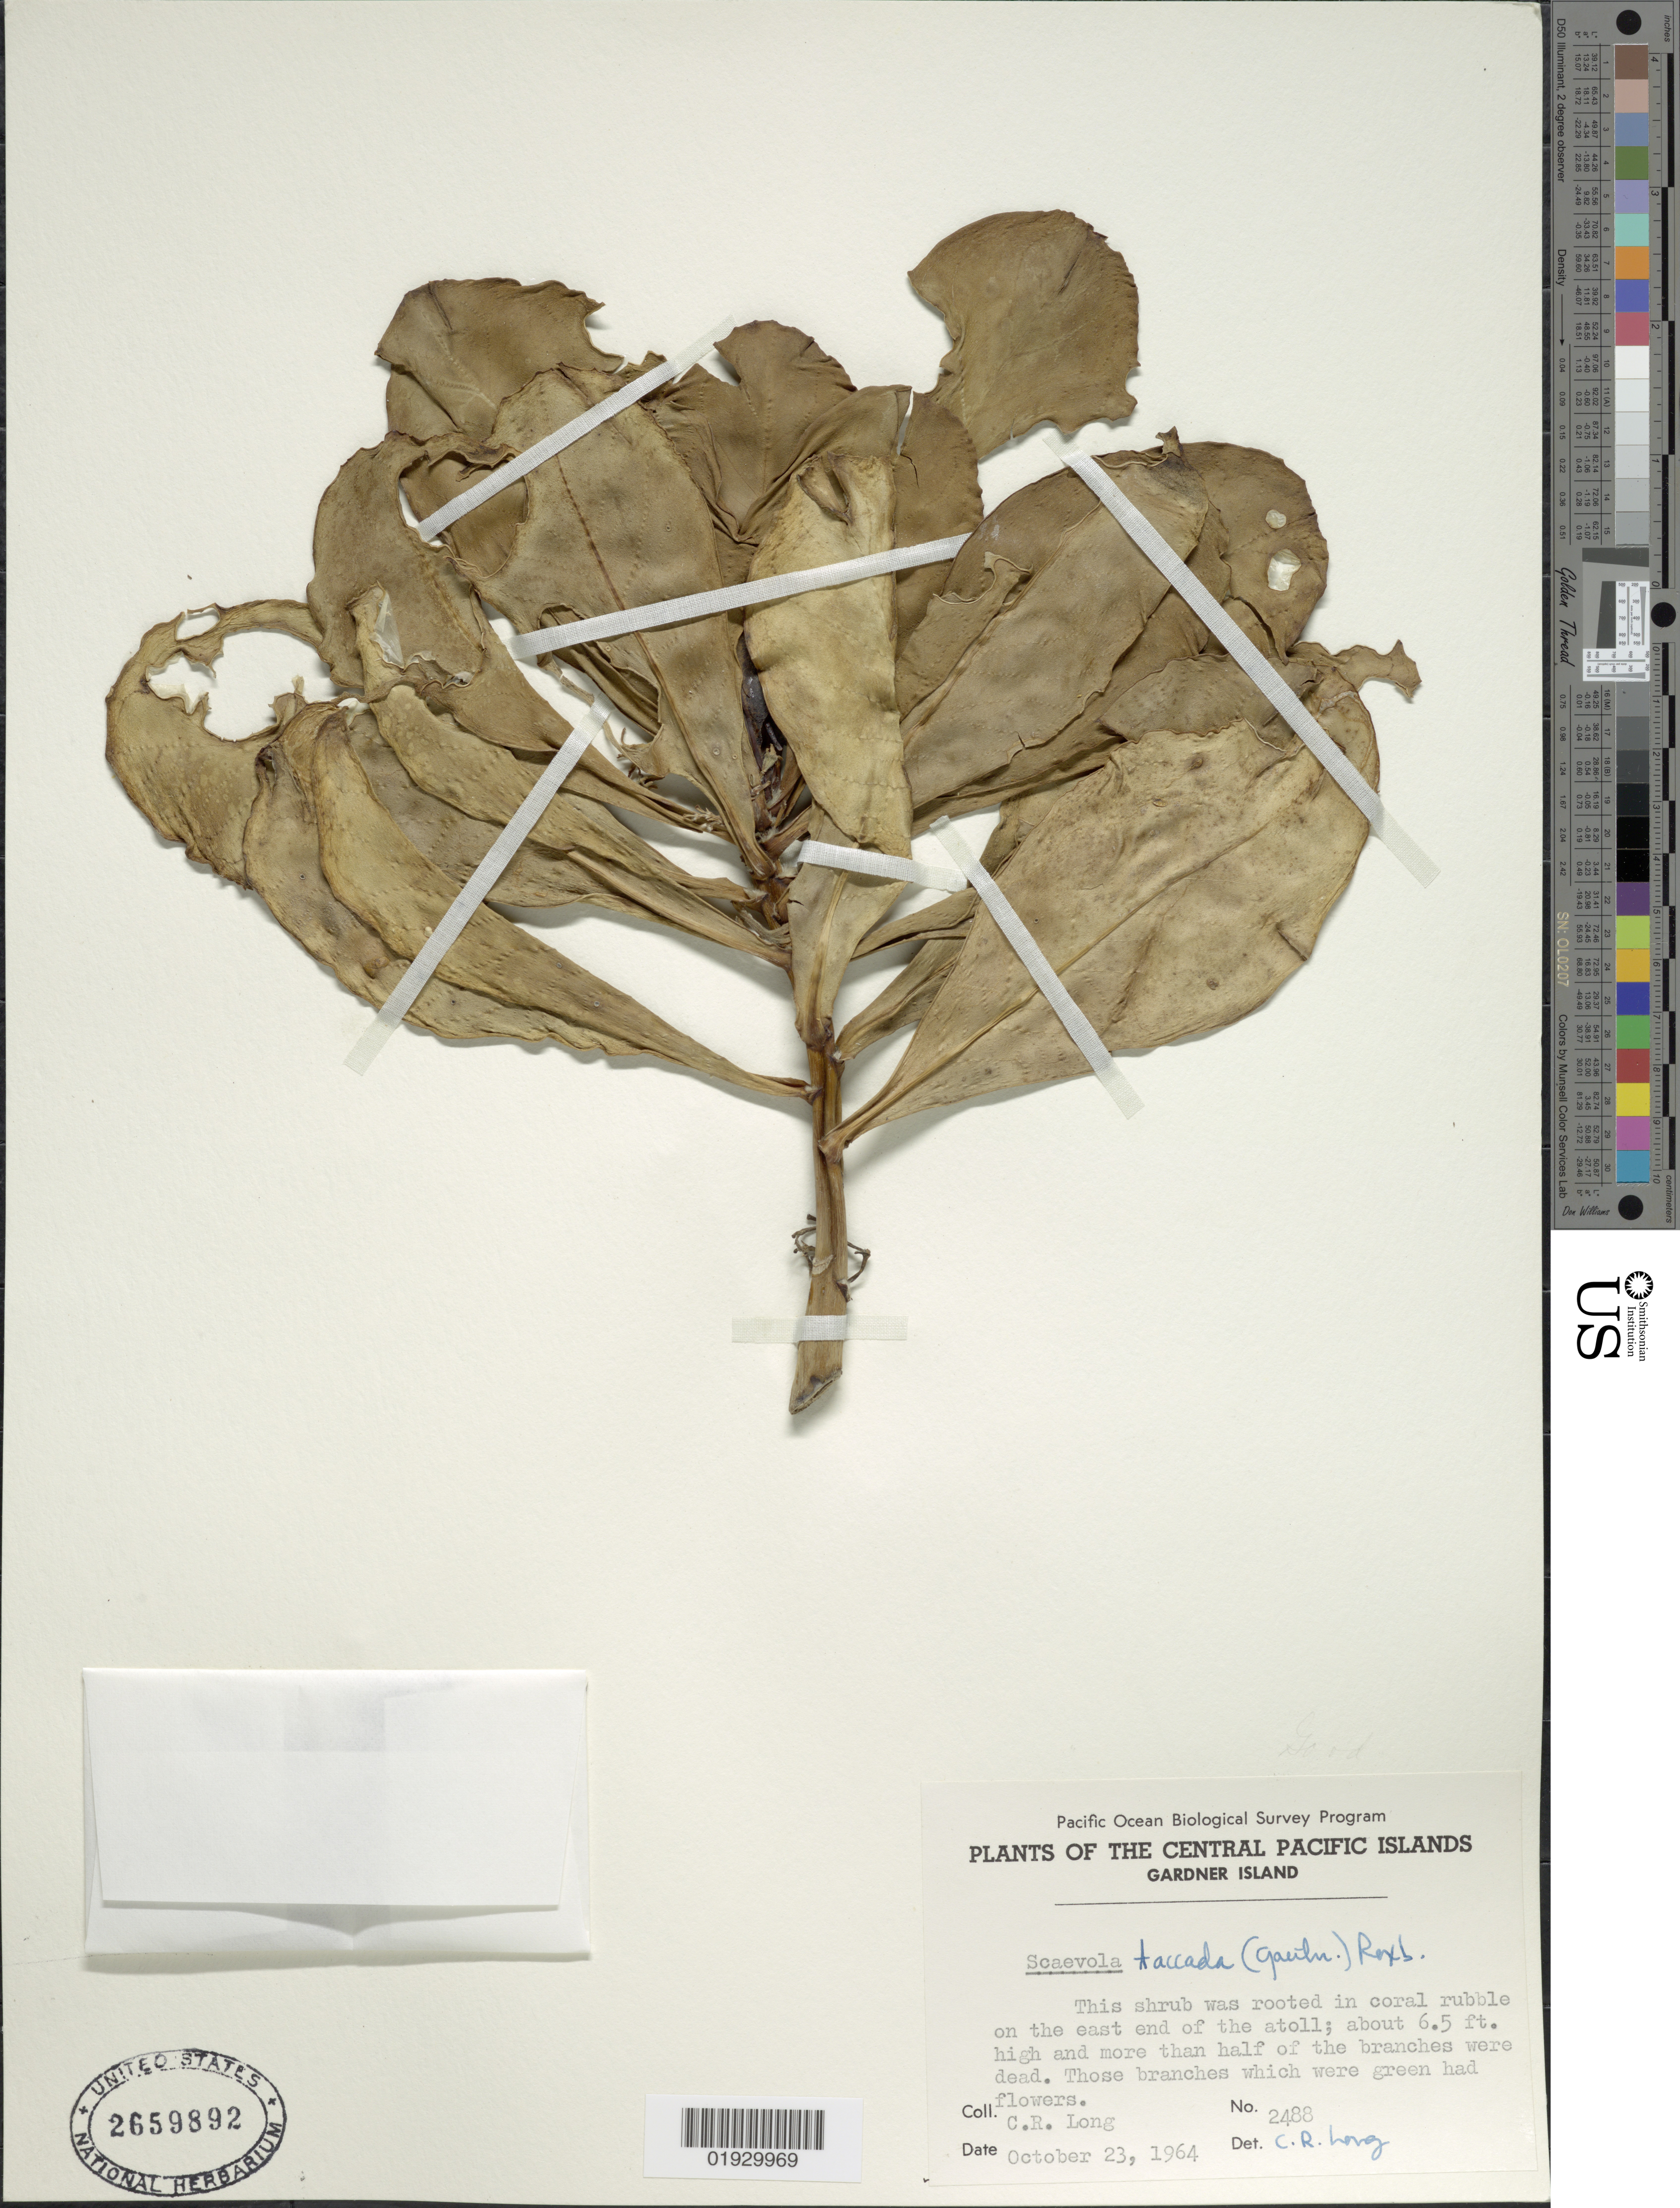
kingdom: Plantae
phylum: Tracheophyta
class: Magnoliopsida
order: Asterales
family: Goodeniaceae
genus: Scaevola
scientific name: Scaevola taccada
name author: (Gaertn.) Roxb.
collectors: C. R. Long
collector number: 2488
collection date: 1964-10-23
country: Kiribati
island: Nikumaroro [Gardner] Atoll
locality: Central Pacific Islands, Gardner Island, east end of the atoll.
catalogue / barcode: US 2659892